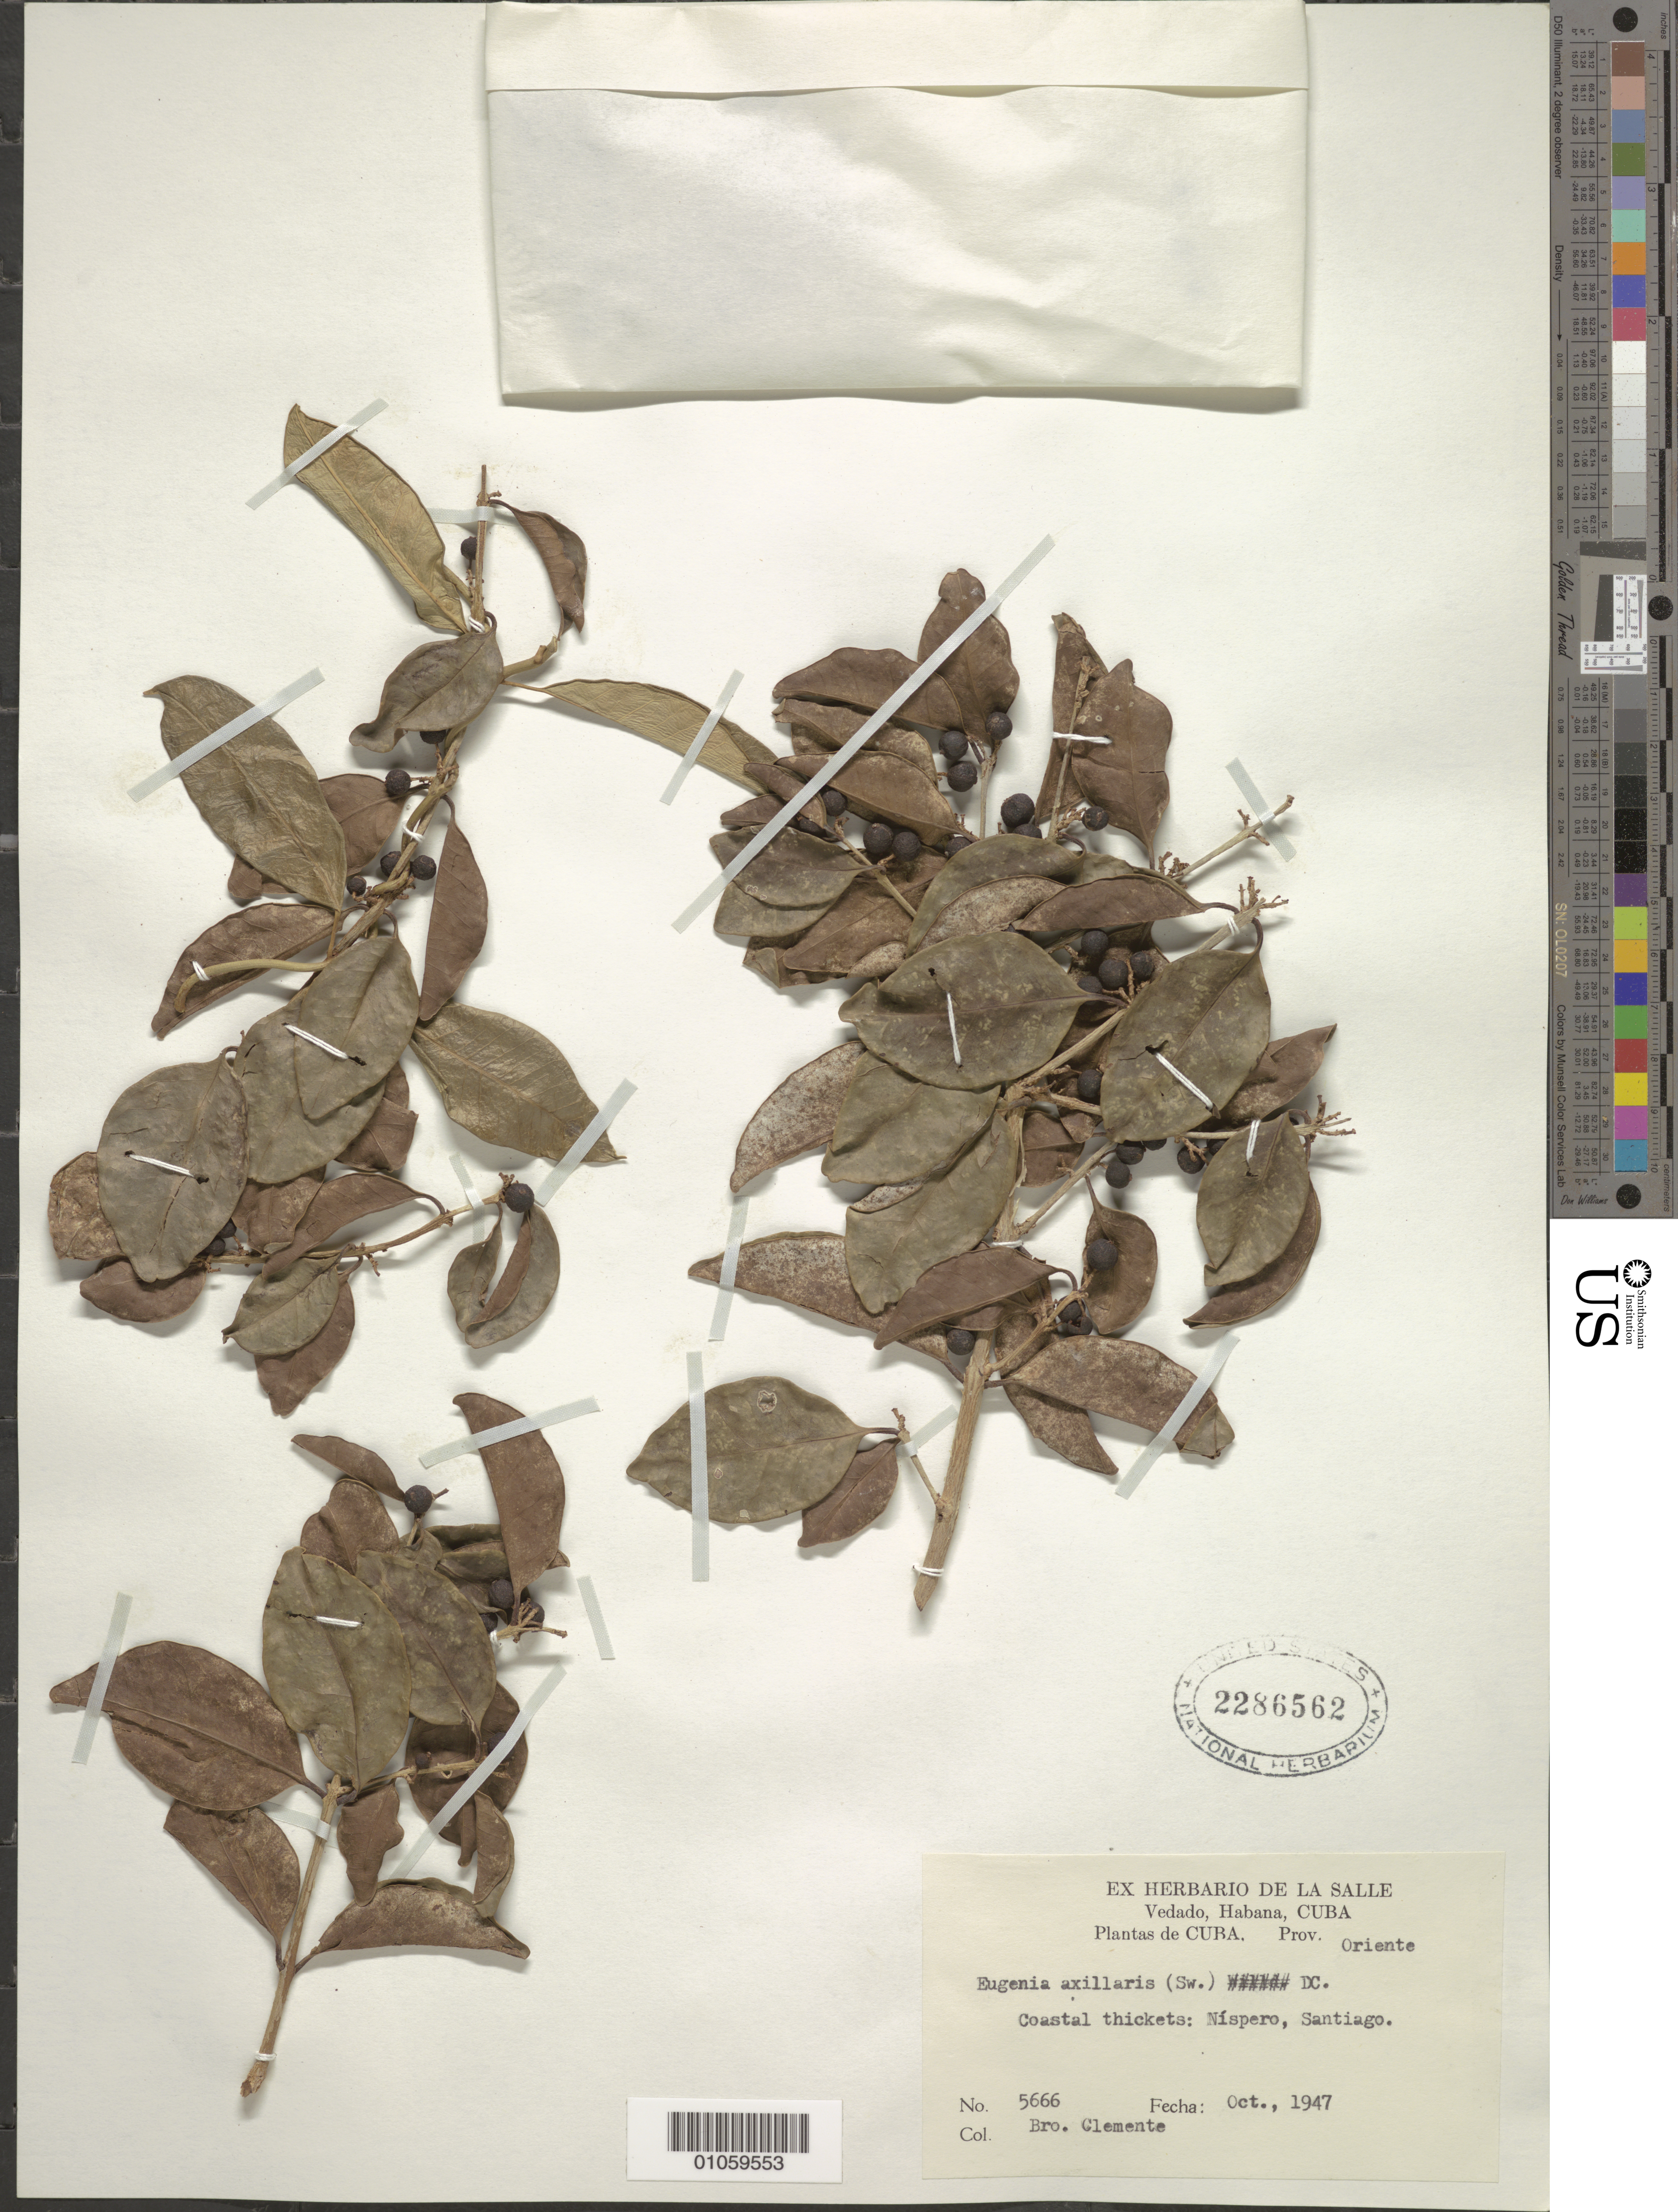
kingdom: Plantae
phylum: Tracheophyta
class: Magnoliopsida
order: Myrtales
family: Myrtaceae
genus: Eugenia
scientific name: Eugenia axillaris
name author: (Sw.) Willd.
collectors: Bro. Clemente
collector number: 5666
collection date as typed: Oct 1947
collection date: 1947-10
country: Cuba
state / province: Santiago de Cuba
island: Cuba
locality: Níspero, Santiago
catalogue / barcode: US 2286562